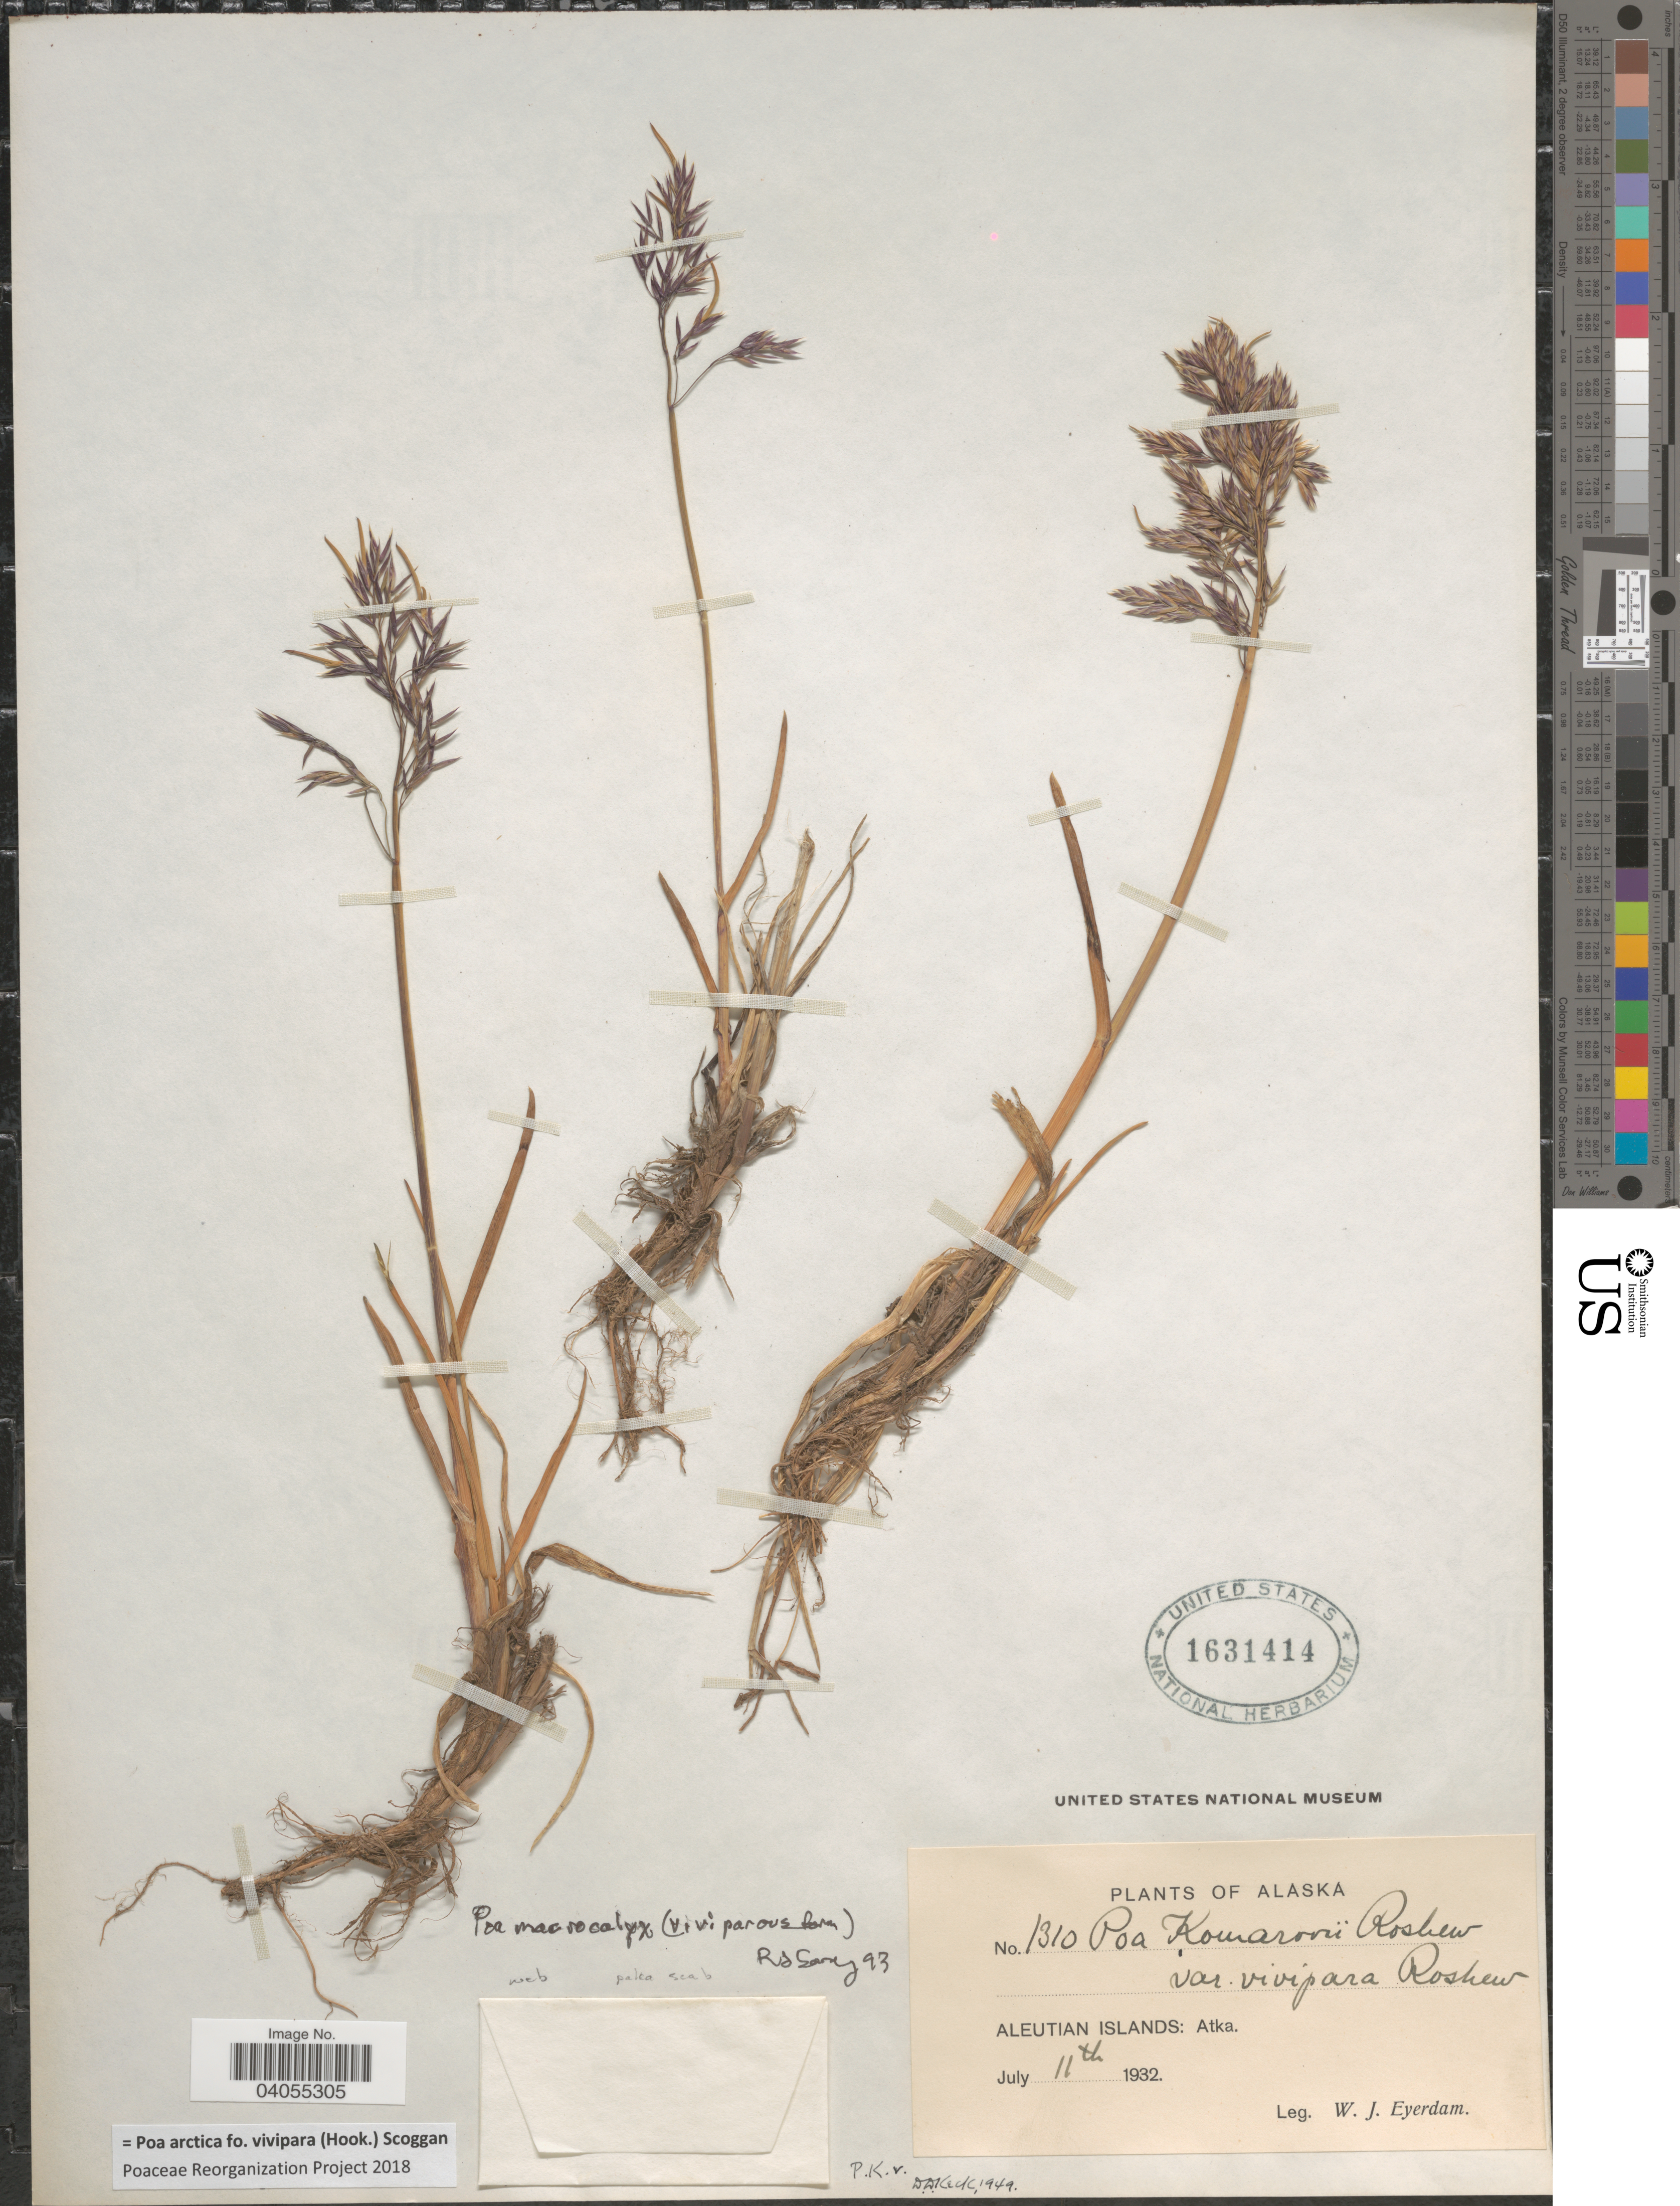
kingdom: Plantae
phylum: Tracheophyta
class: Liliopsida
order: Poales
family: Poaceae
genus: Poa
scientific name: Poa arctica f. vivipara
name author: (Hook.) Scoggan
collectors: W. J. Eyerdam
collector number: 1310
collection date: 1932-07-11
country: United States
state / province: Alaska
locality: Aleutian Islands: Atka.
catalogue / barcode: US 1631414